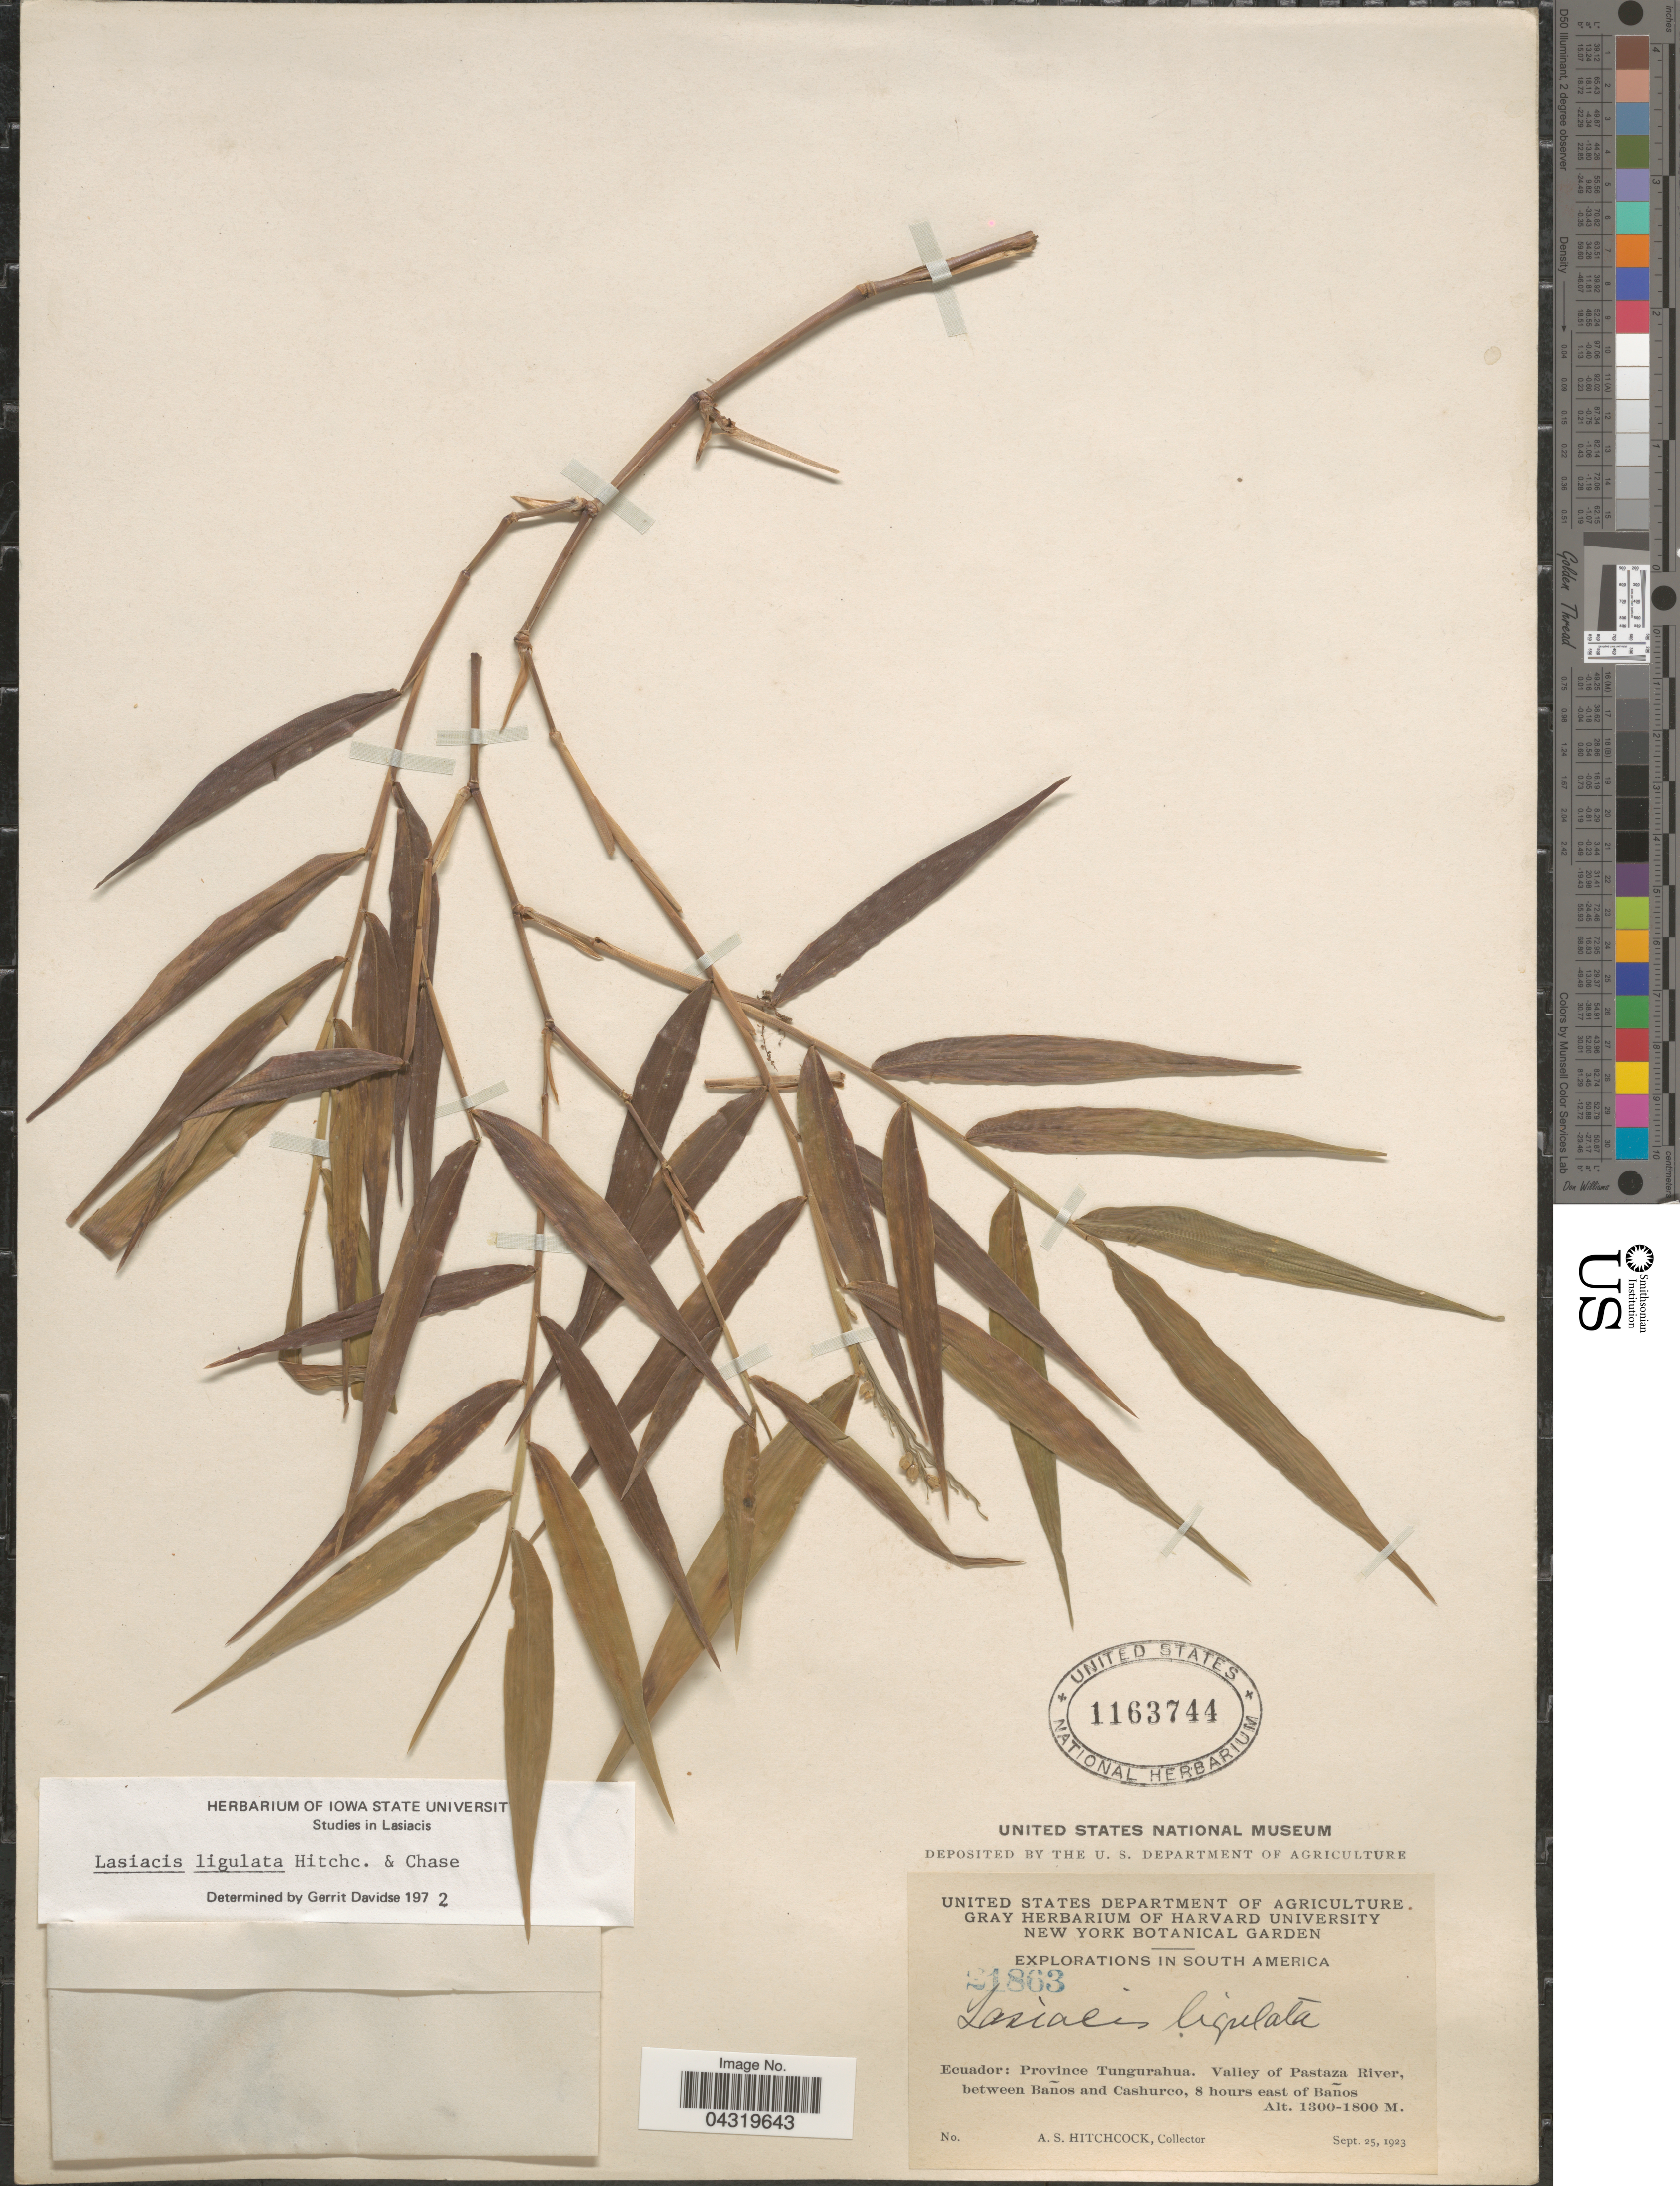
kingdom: Plantae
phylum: Tracheophyta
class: Liliopsida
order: Poales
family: Poaceae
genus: Lasiacis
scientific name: Lasiacis ligulata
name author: Hitchc. & Chase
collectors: A. S. Hitchcock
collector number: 21863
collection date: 1923-09-25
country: Ecuador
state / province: Tungurahua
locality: Explorations in South America. Valley of Pastaza River, between Baños and Cashurco, 8 hours east of Baños.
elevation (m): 1300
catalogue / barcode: US 1163744